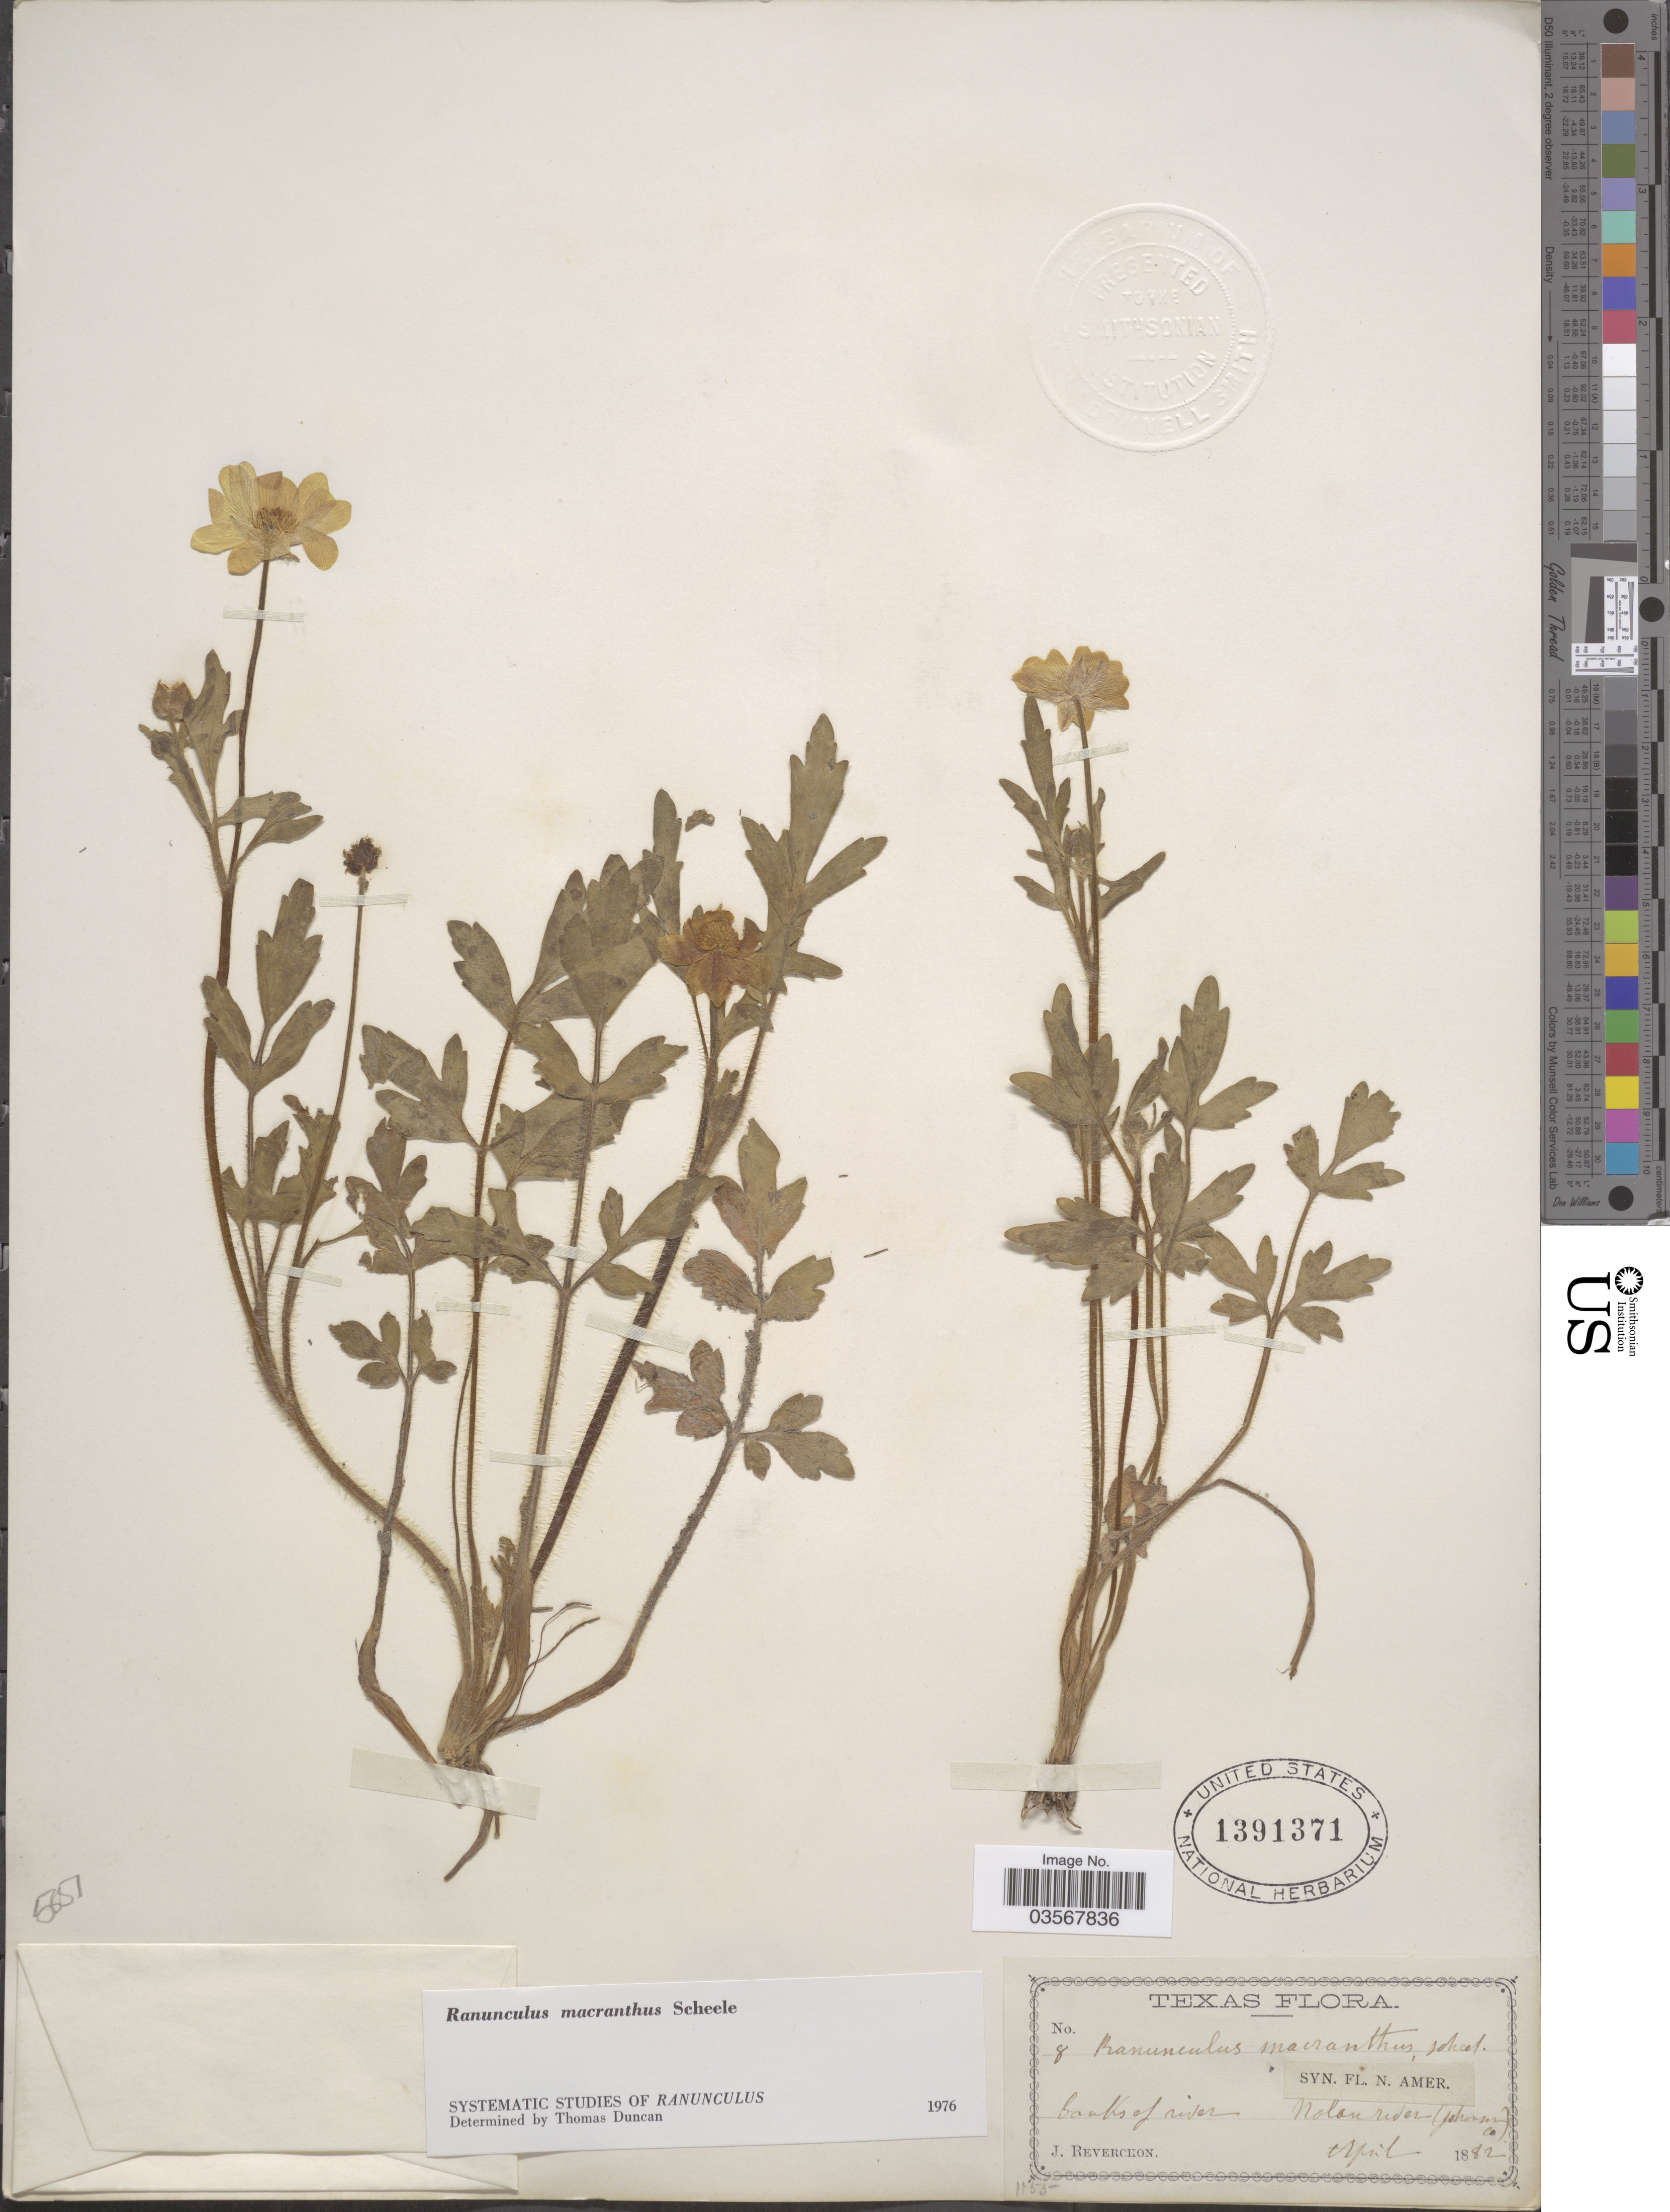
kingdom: Plantae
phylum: Tracheophyta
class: Magnoliopsida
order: Ranunculales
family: Ranunculaceae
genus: Ranunculus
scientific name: Ranunculus macranthus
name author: Scheele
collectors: J. Reverchon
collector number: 1155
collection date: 1882-04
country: United States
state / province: Texas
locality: Nolan River (Johnson Co).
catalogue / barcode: US 1391371